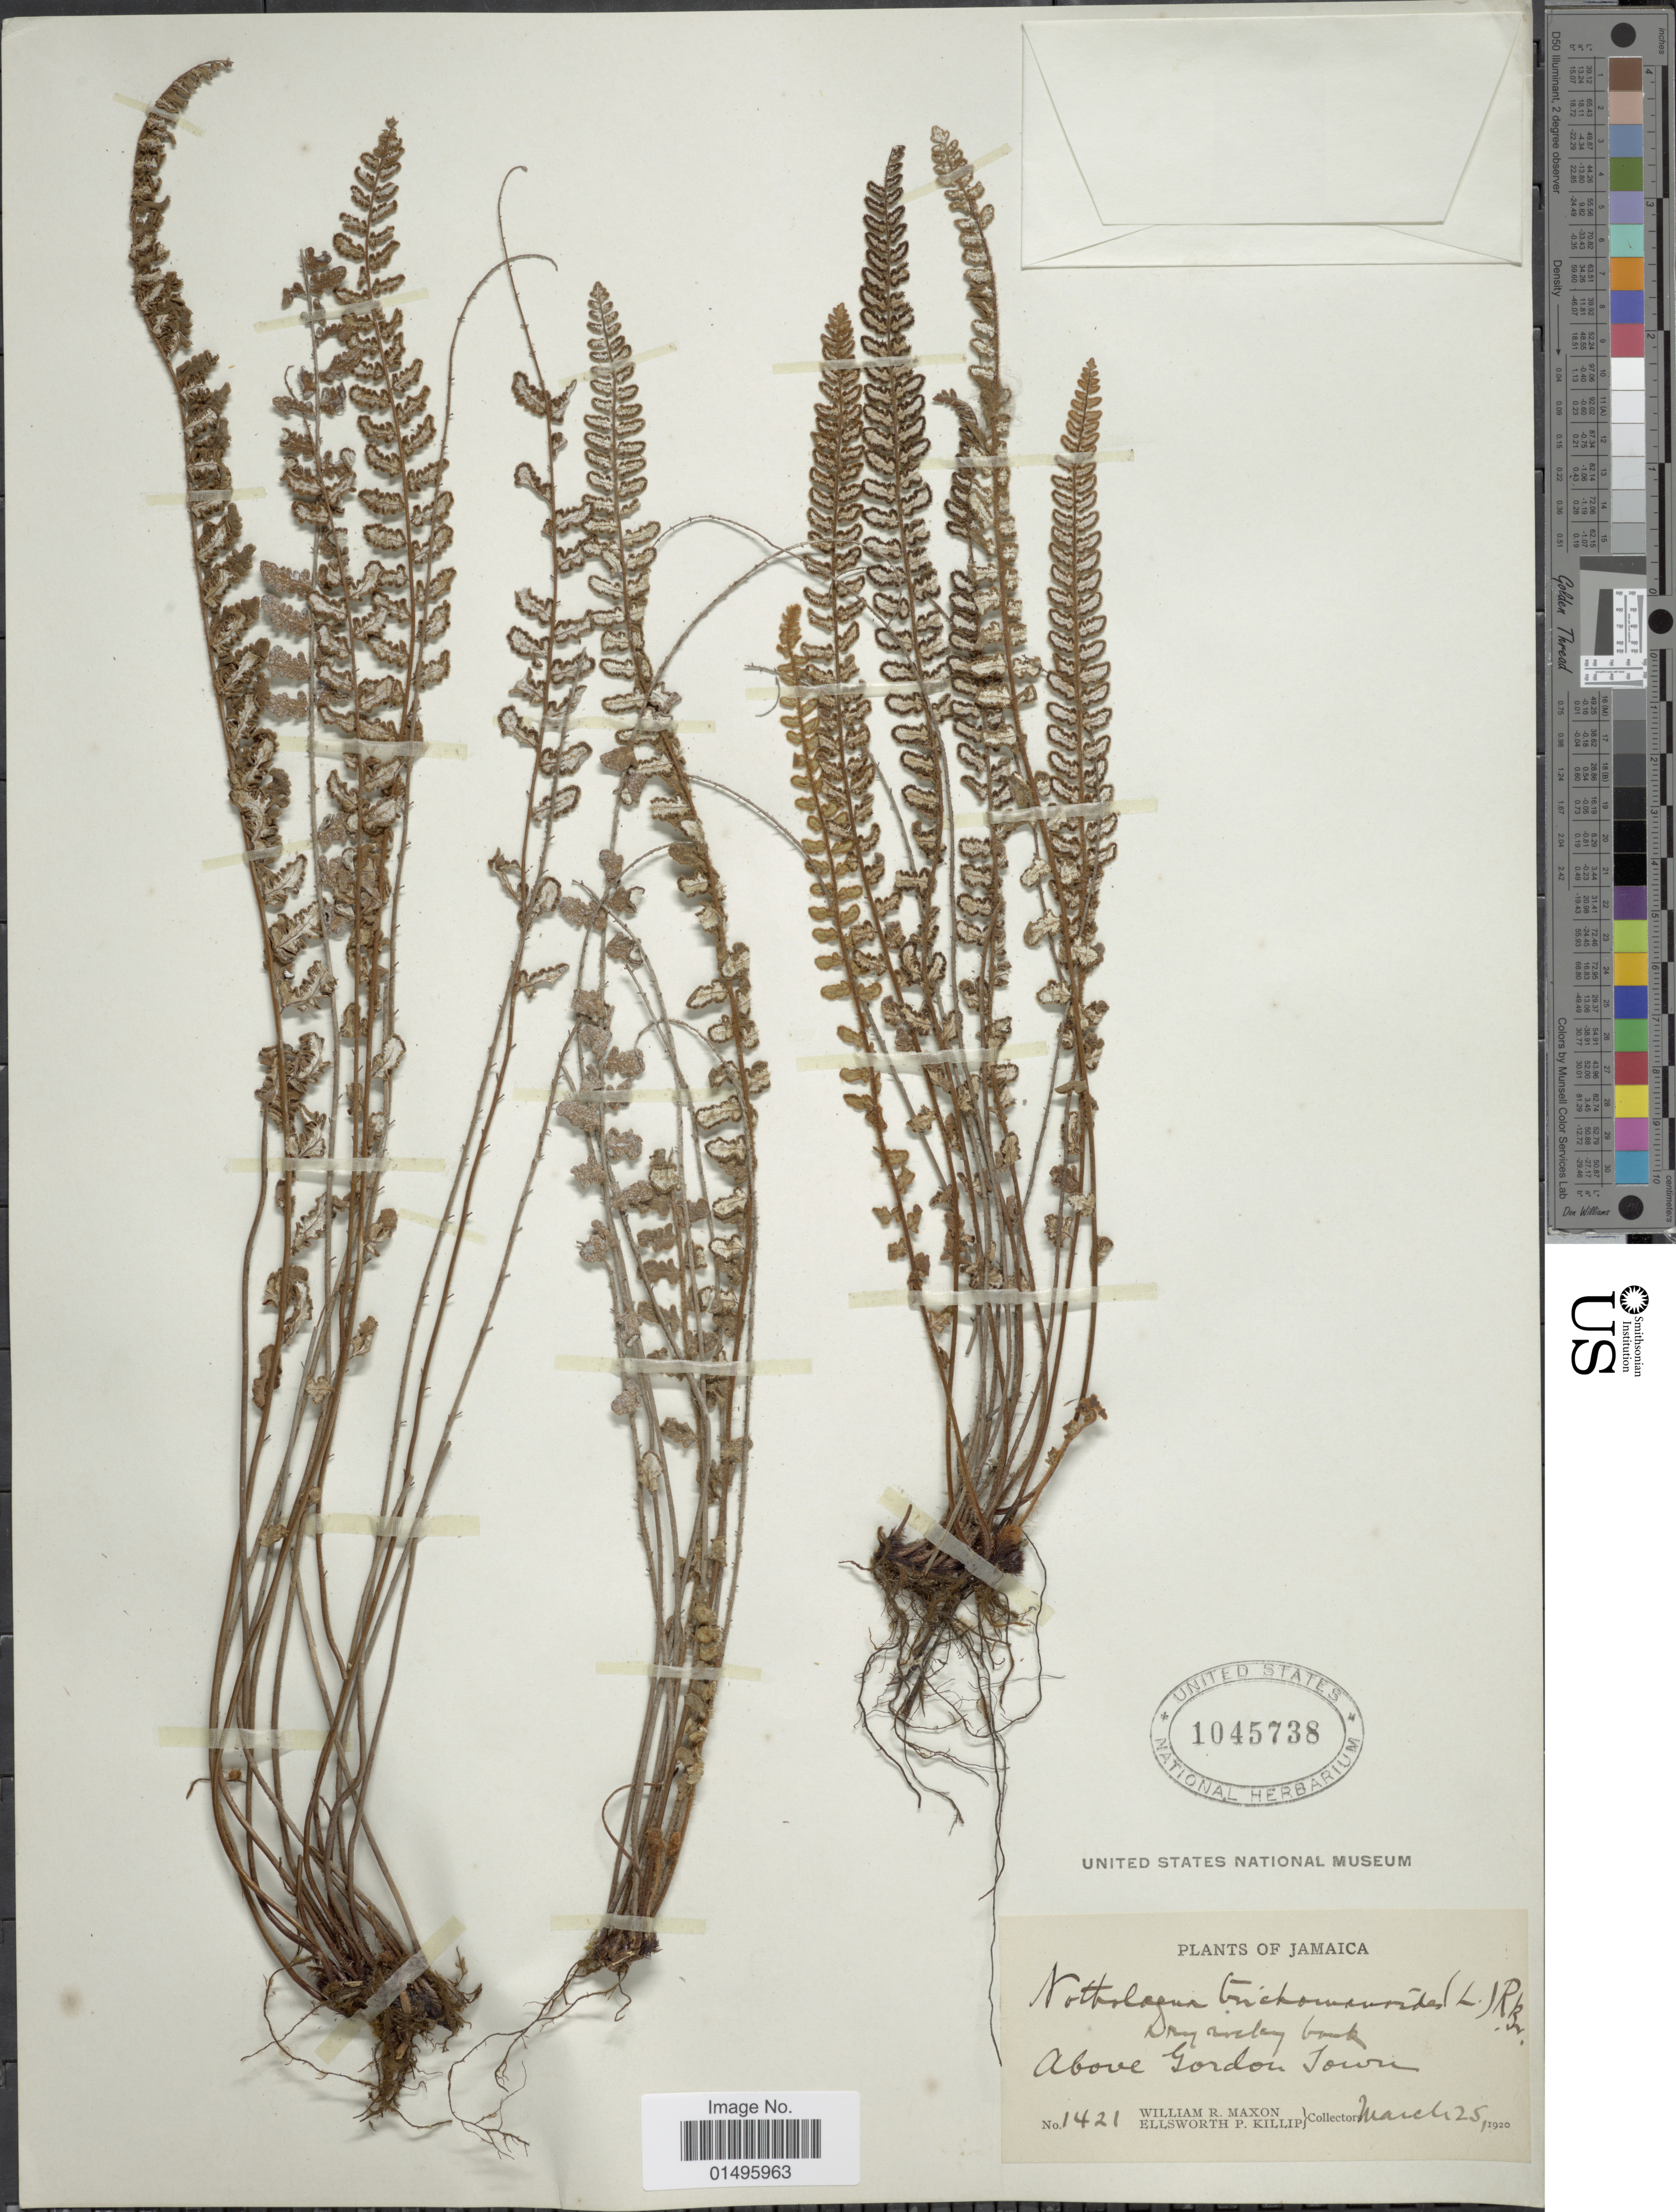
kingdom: Plantae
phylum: Tracheophyta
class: Polypodiopsida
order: Polypodiales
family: Pteridaceae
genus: Notholaena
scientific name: Notholaena trichomanoides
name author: (L.) Desv.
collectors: W. R. Maxon & E. P. Killip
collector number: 1421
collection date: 1920-03-25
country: Jamaica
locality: Jamaica, above Gordon Town.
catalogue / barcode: US 1045738